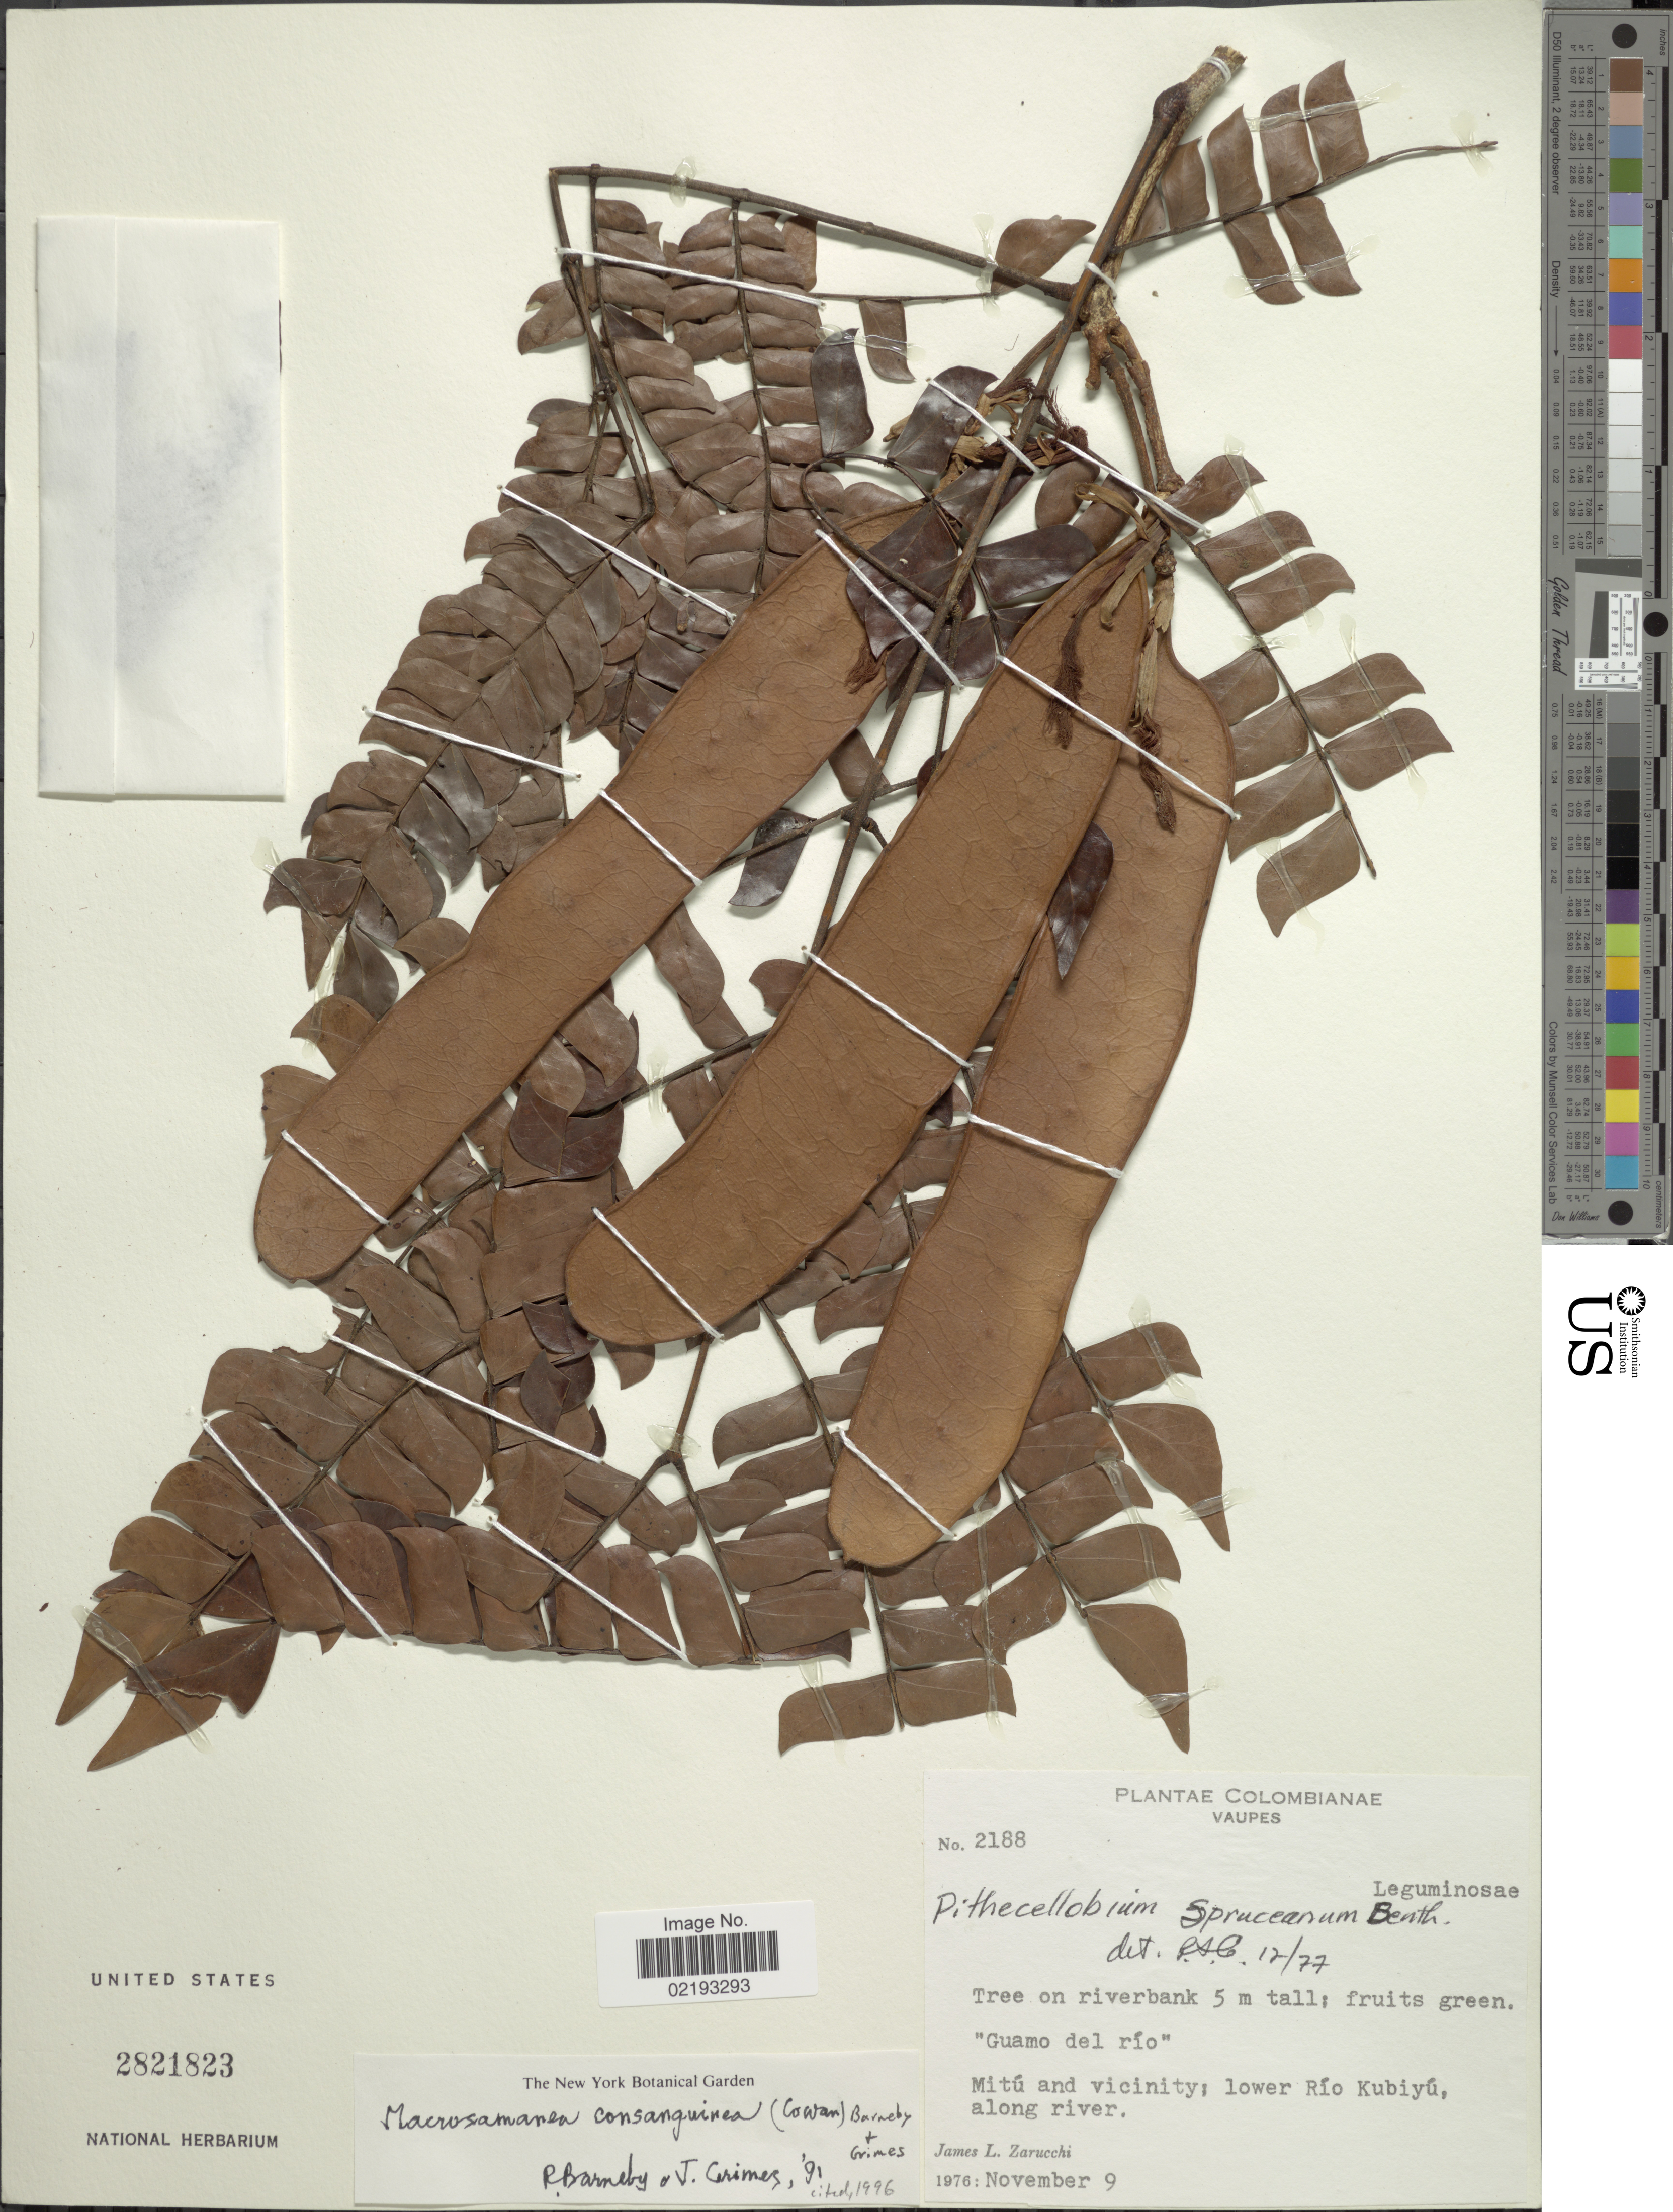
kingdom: Plantae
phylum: Tracheophyta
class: Magnoliopsida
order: Fabales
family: Fabaceae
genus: Macrosamanea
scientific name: Macrosamanea consanguinea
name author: (R.S. Cowan) Barneby & J.W. Grimes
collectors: J. L. Zarucchi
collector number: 2188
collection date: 1976-11-09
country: Colombia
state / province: Vaupés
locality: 'Guamo del río' , Mitú and vicinity; lower Río Kubiyú along river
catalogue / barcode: US 2821823